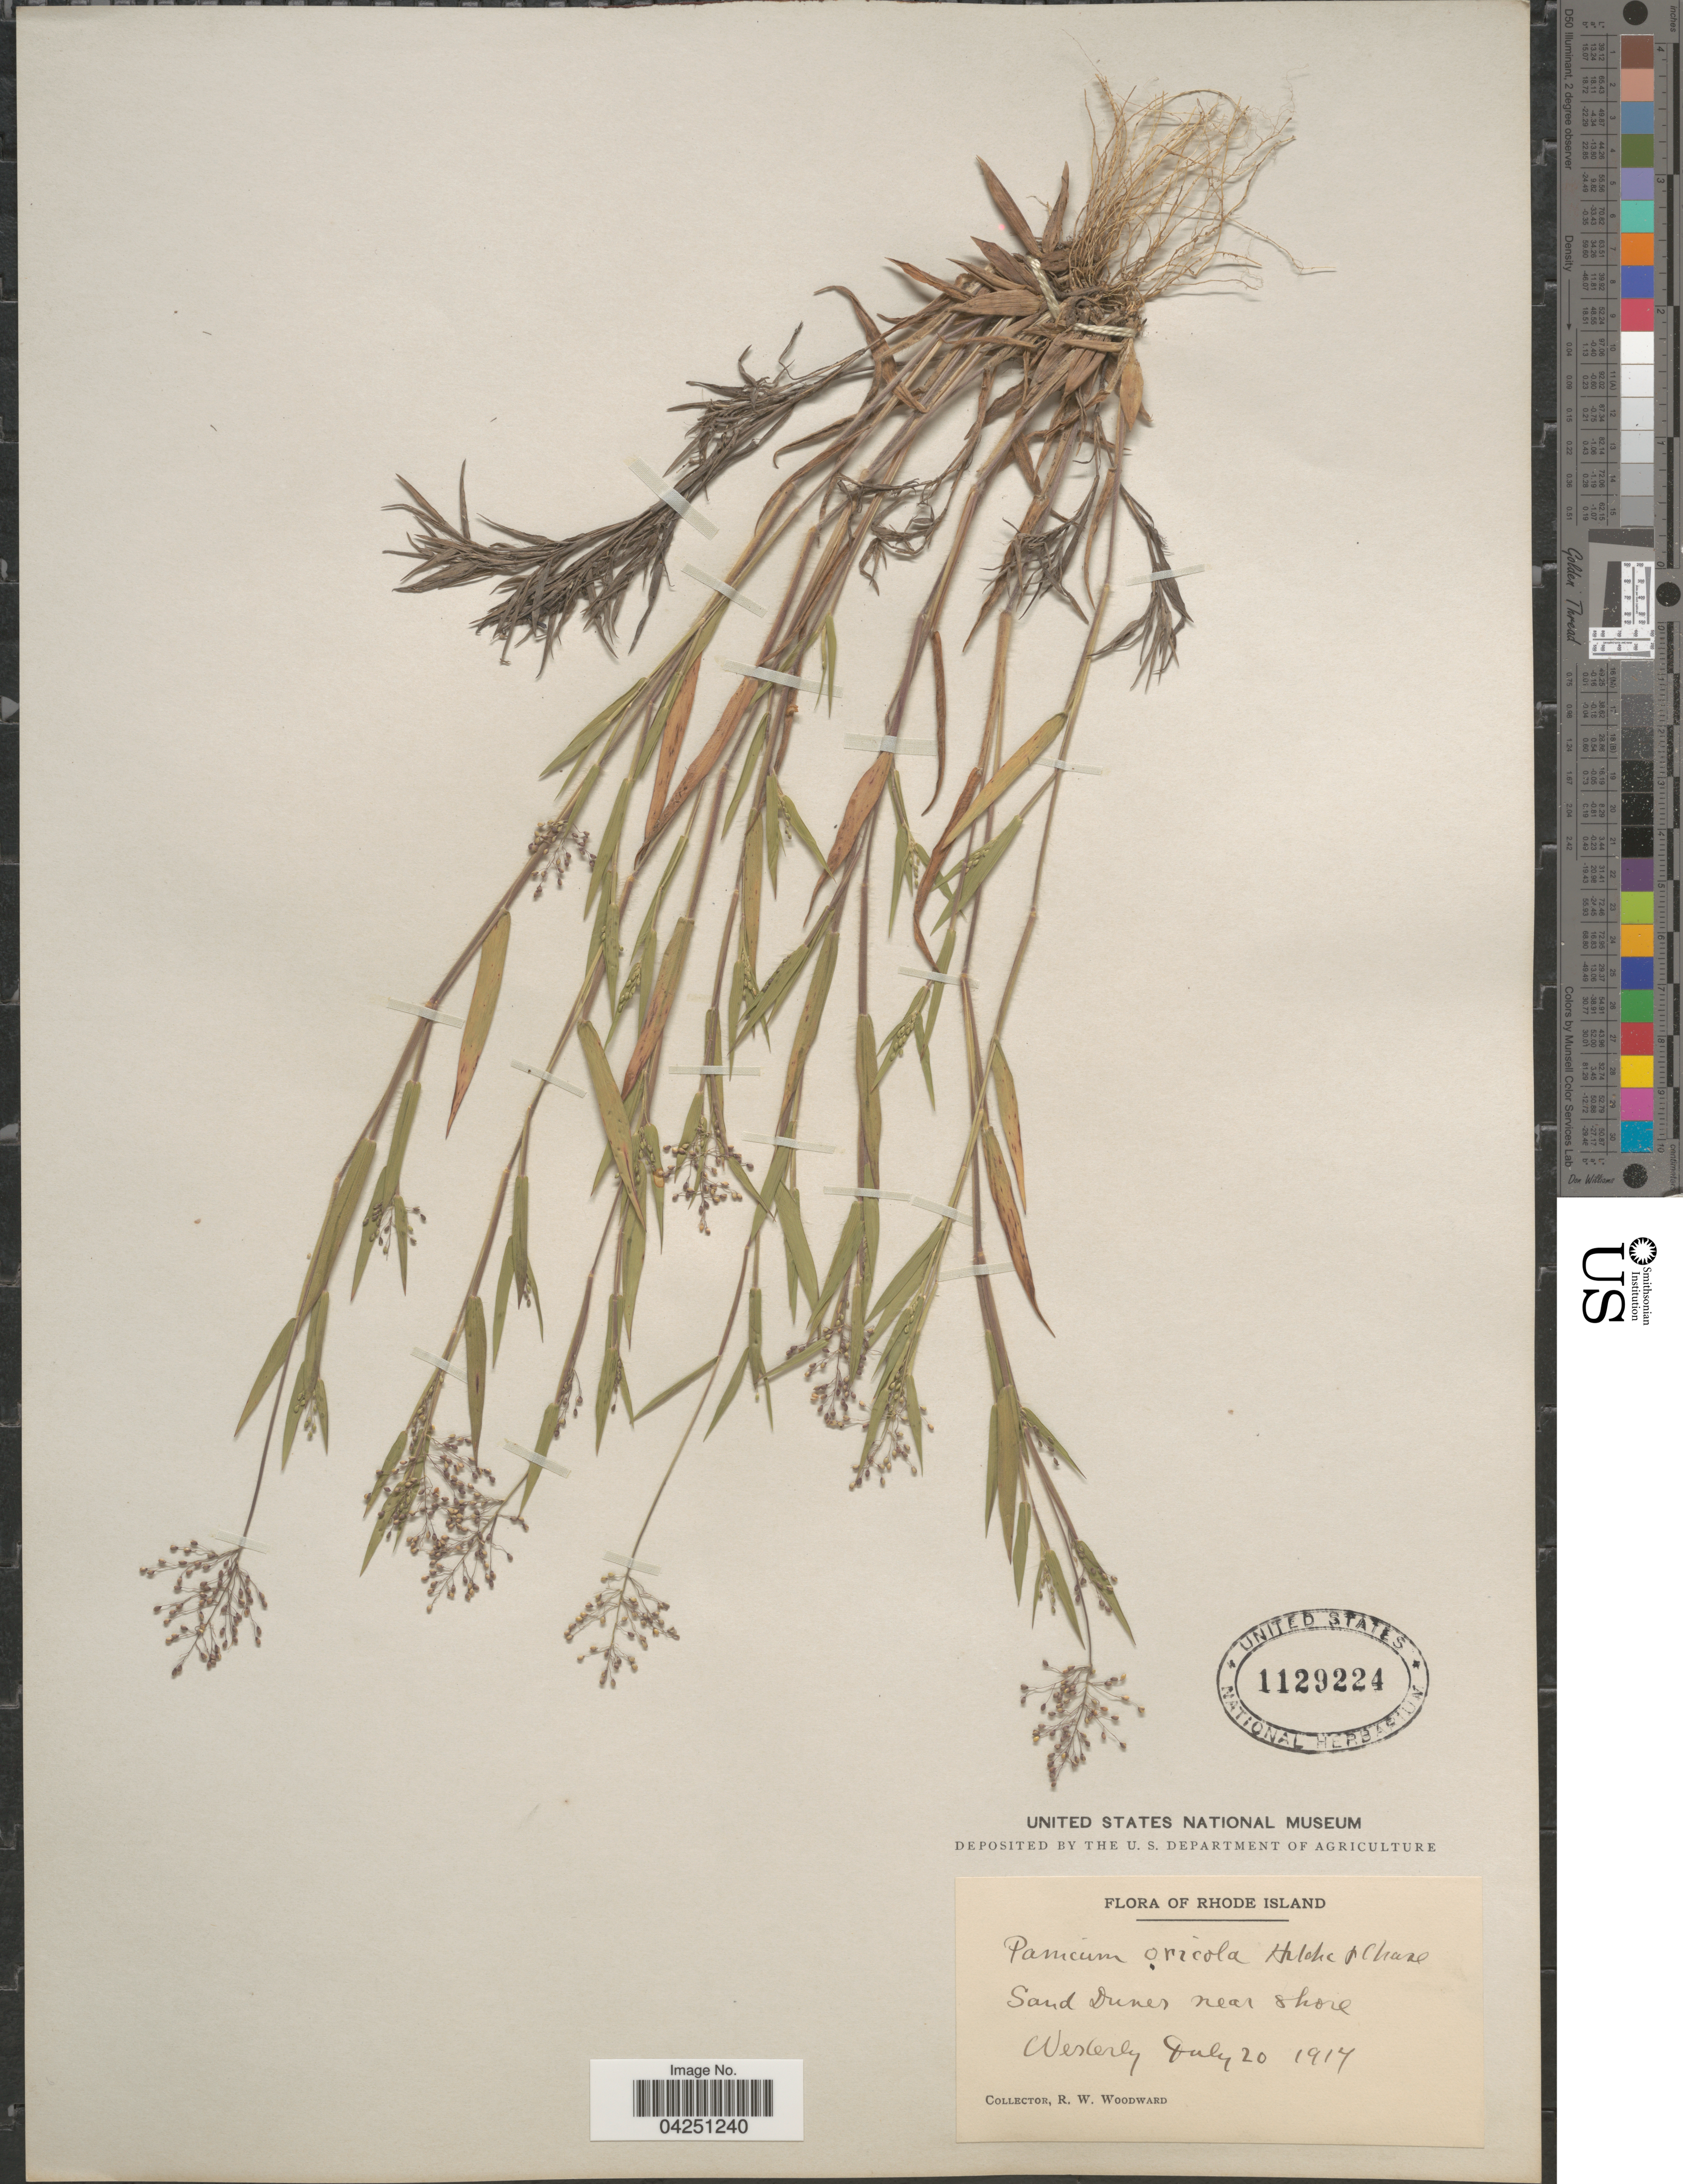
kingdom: Plantae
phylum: Tracheophyta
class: Liliopsida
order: Poales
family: Poaceae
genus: Dichanthelium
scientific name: Dichanthelium acuminatum var. acuminatum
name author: (Sw.) Gould & C.A. Clark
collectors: R. Woodward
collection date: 1914-07-20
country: United States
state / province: Rhode Island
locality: Sand dunes near shore. Westerly.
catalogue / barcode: US 1129224